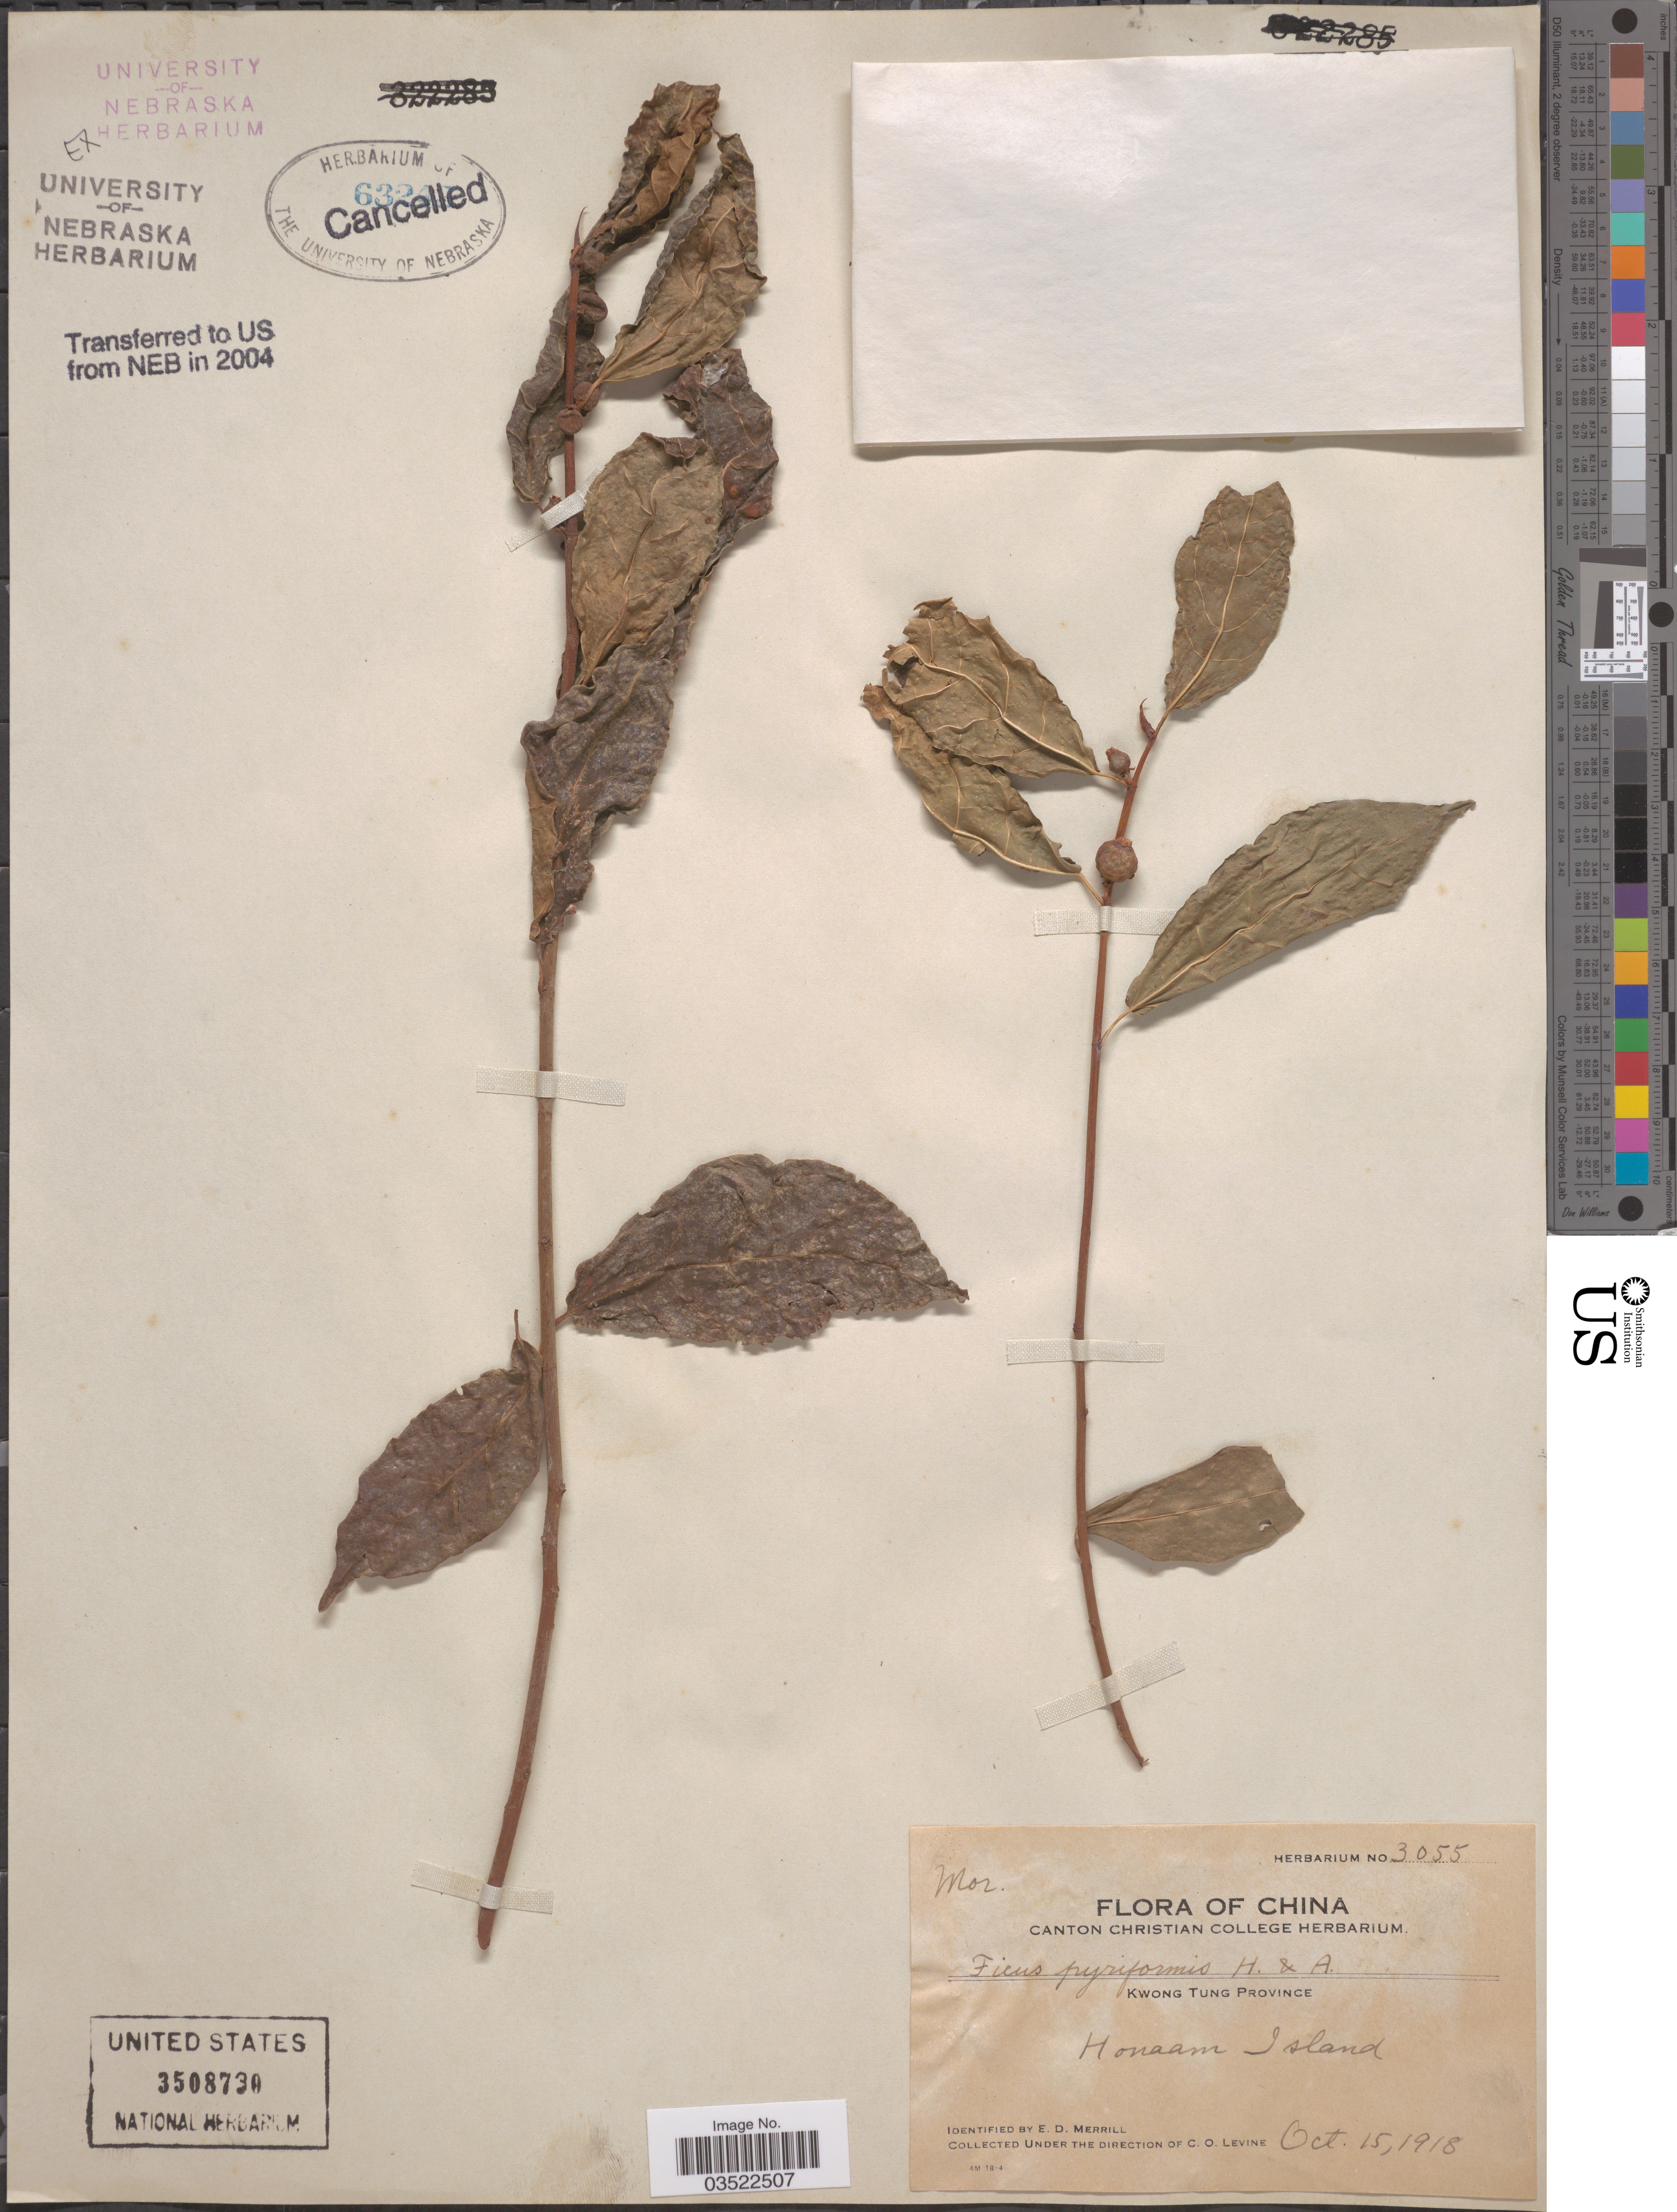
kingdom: Plantae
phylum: Tracheophyta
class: Magnoliopsida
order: Rosales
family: Moraceae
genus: Ficus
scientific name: Ficus pyriformis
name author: Hook. & Arn.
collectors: C. O. Levine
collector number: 3055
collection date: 1918-10-15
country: China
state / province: Guangdong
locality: Kwong Tung Province. Honaam Island.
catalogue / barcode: US 3508730